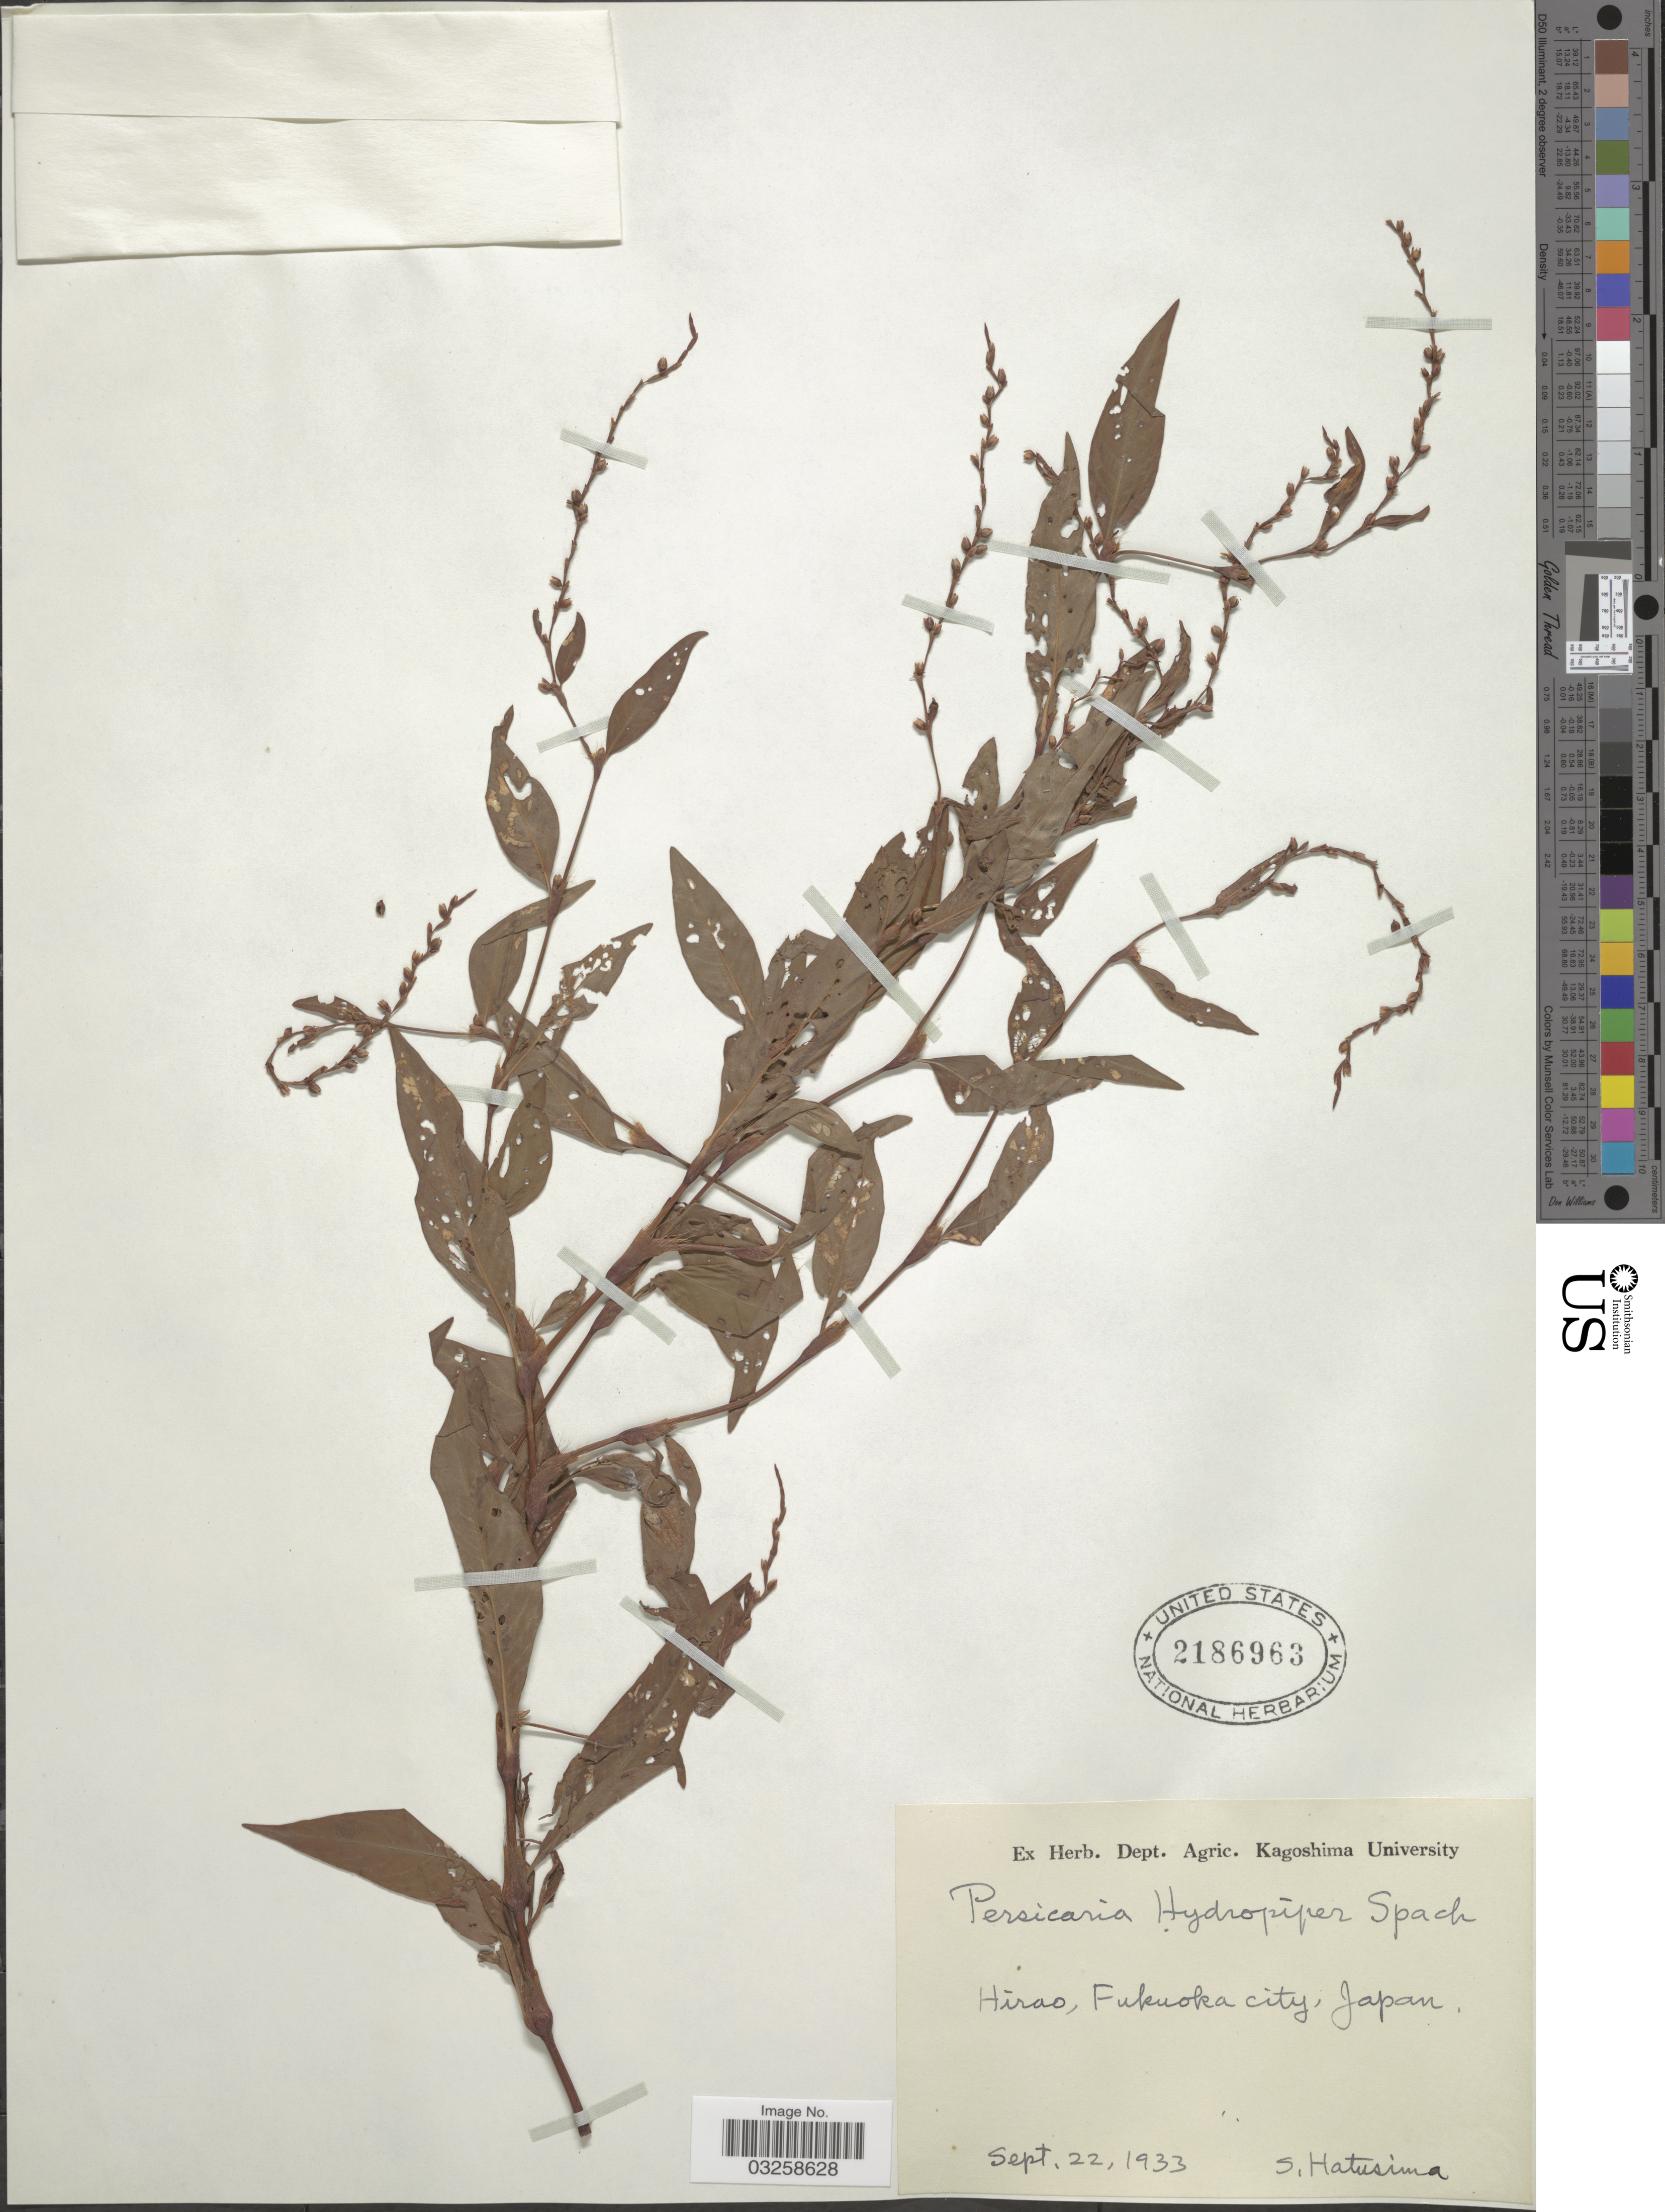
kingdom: Plantae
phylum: Tracheophyta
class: Magnoliopsida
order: Caryophyllales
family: Polygonaceae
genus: Polygonum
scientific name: Polygonum hydropiper var. hydropiper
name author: L.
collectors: S. Hatusima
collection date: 1933-09-22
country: Japan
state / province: Hukuoka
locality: Hirao, Fukuoka city.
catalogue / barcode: US 2186963